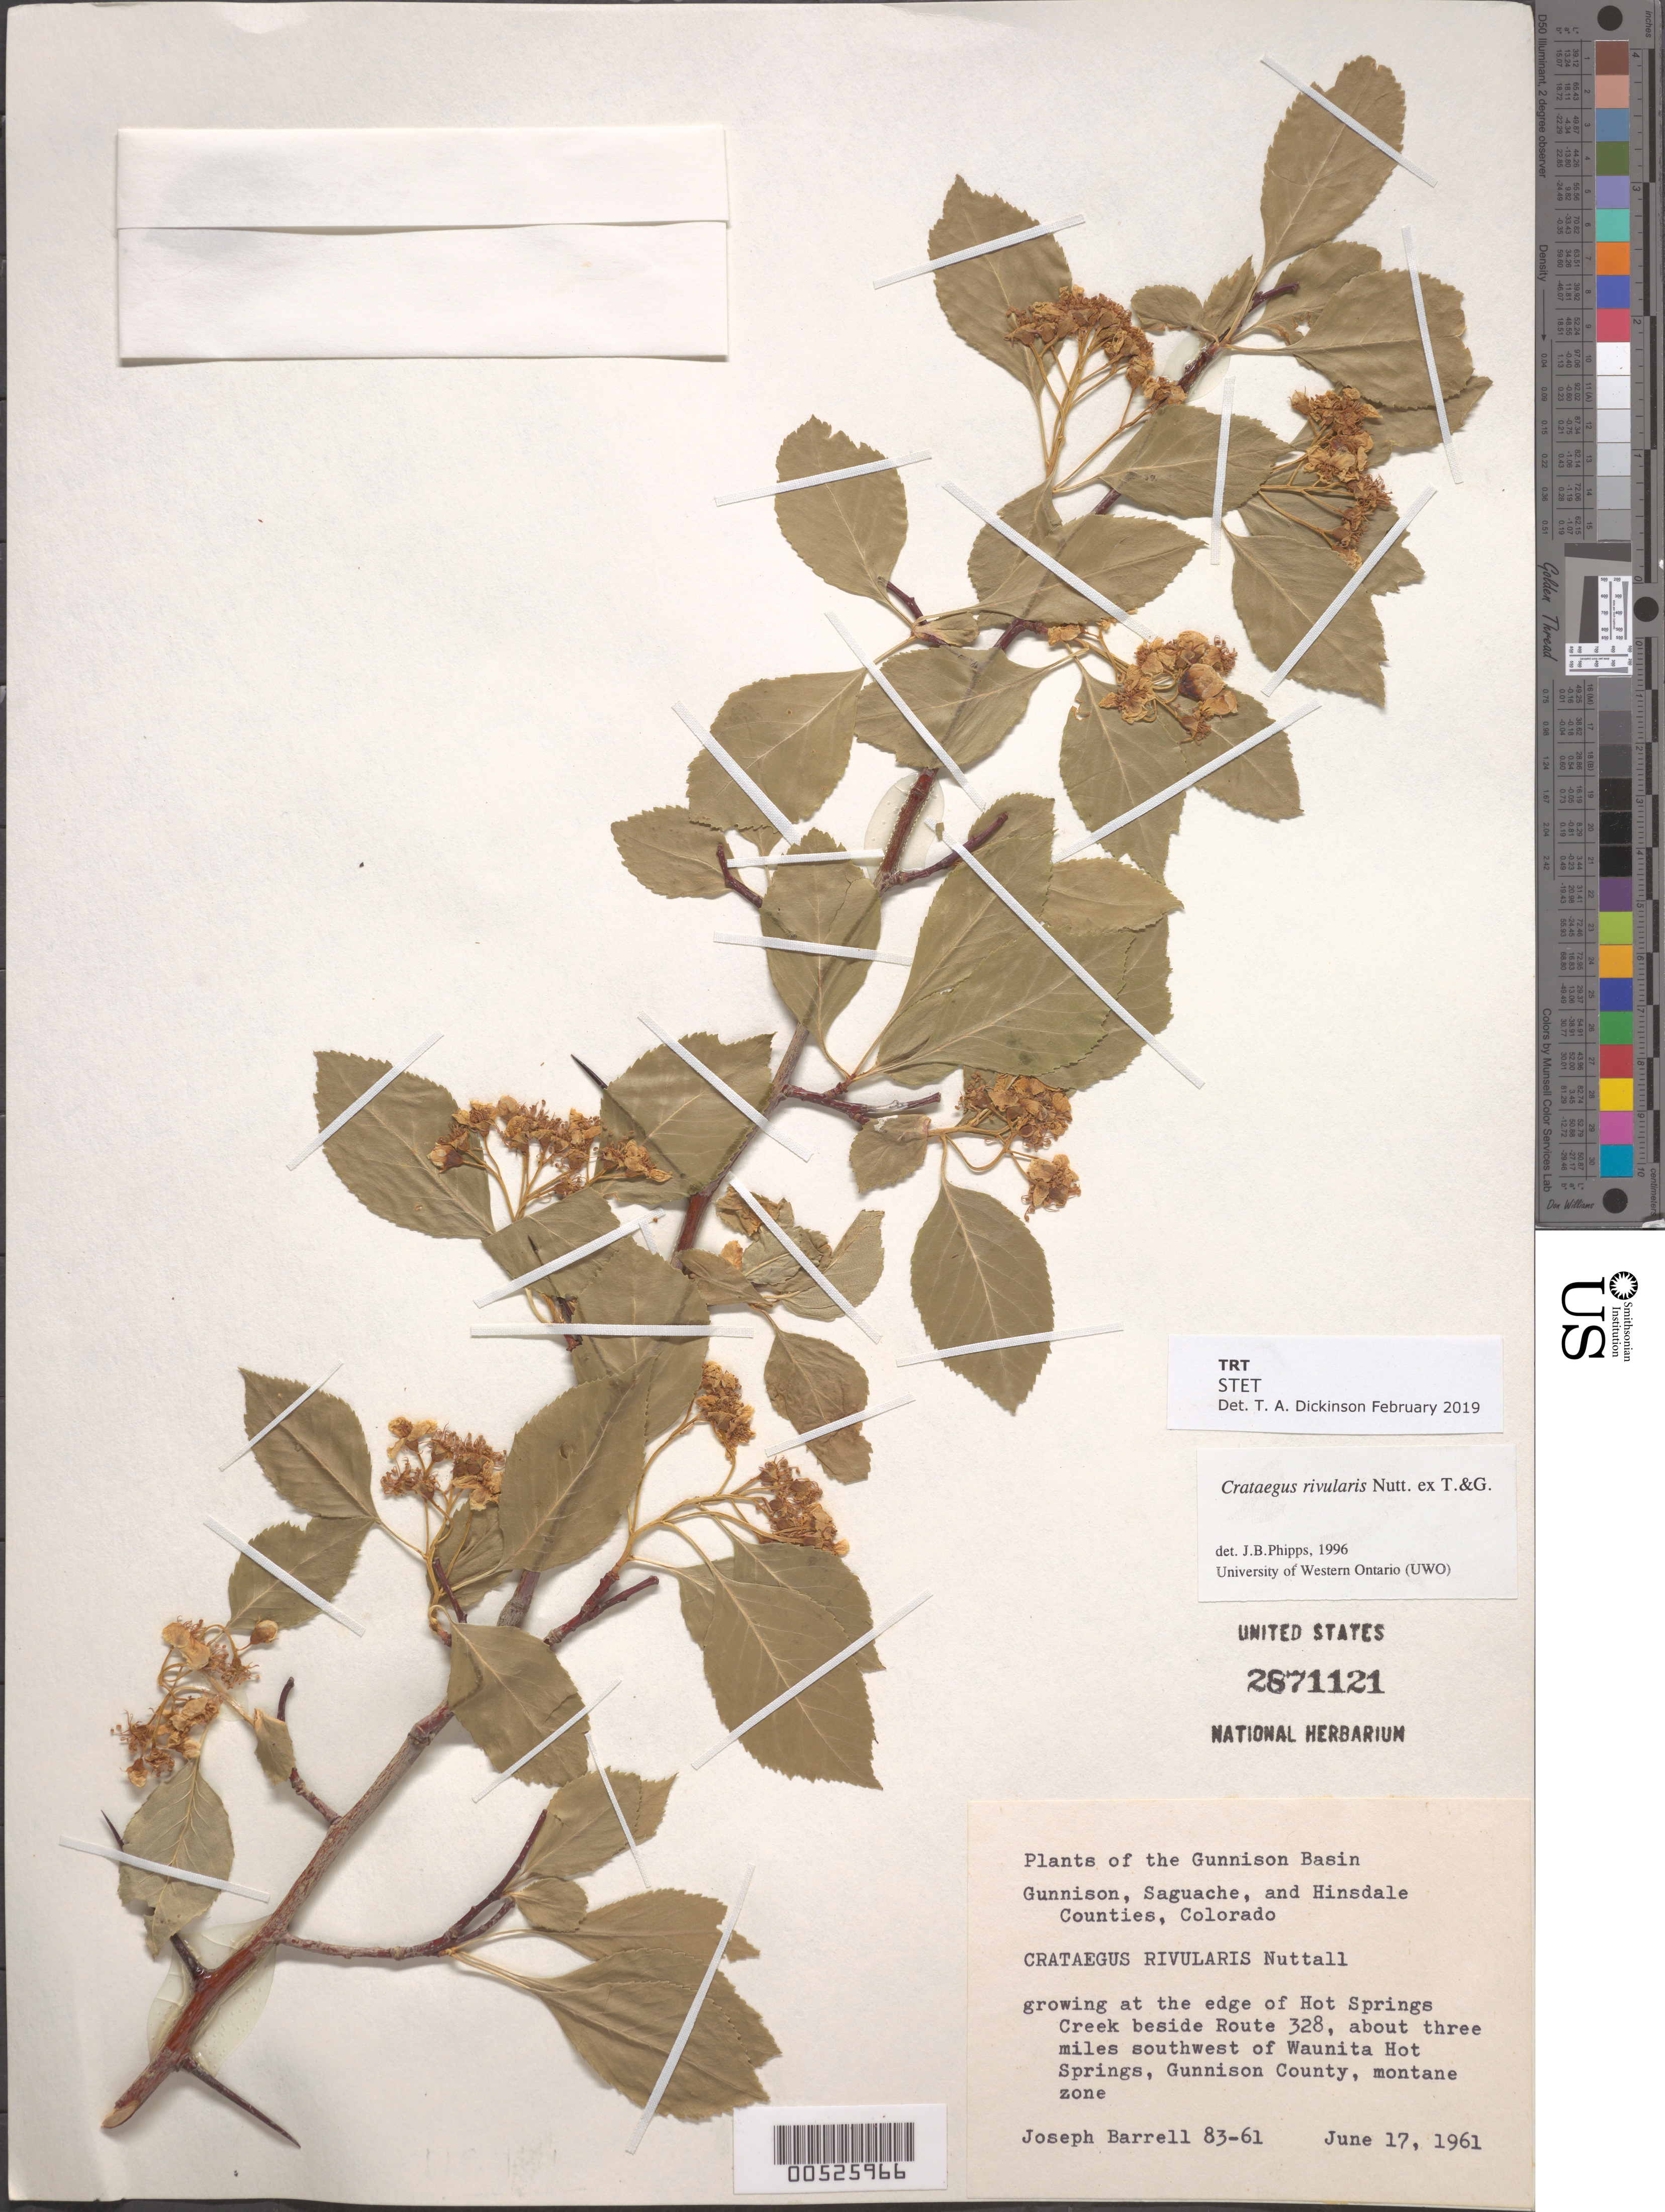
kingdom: Plantae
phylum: Tracheophyta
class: Magnoliopsida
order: Rosales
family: Rosaceae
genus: Crataegus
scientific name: Crataegus rivularis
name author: Nutt.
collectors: J. Barrell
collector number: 83-61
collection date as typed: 17 Jun 1961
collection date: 1961-06-17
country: United States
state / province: Colorado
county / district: Gunnison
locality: Edge of Hot Springs Creek beside route 328, about 3 mi. SW of Waunita Hot Springs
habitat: Montane zone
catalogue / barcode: US 2871121